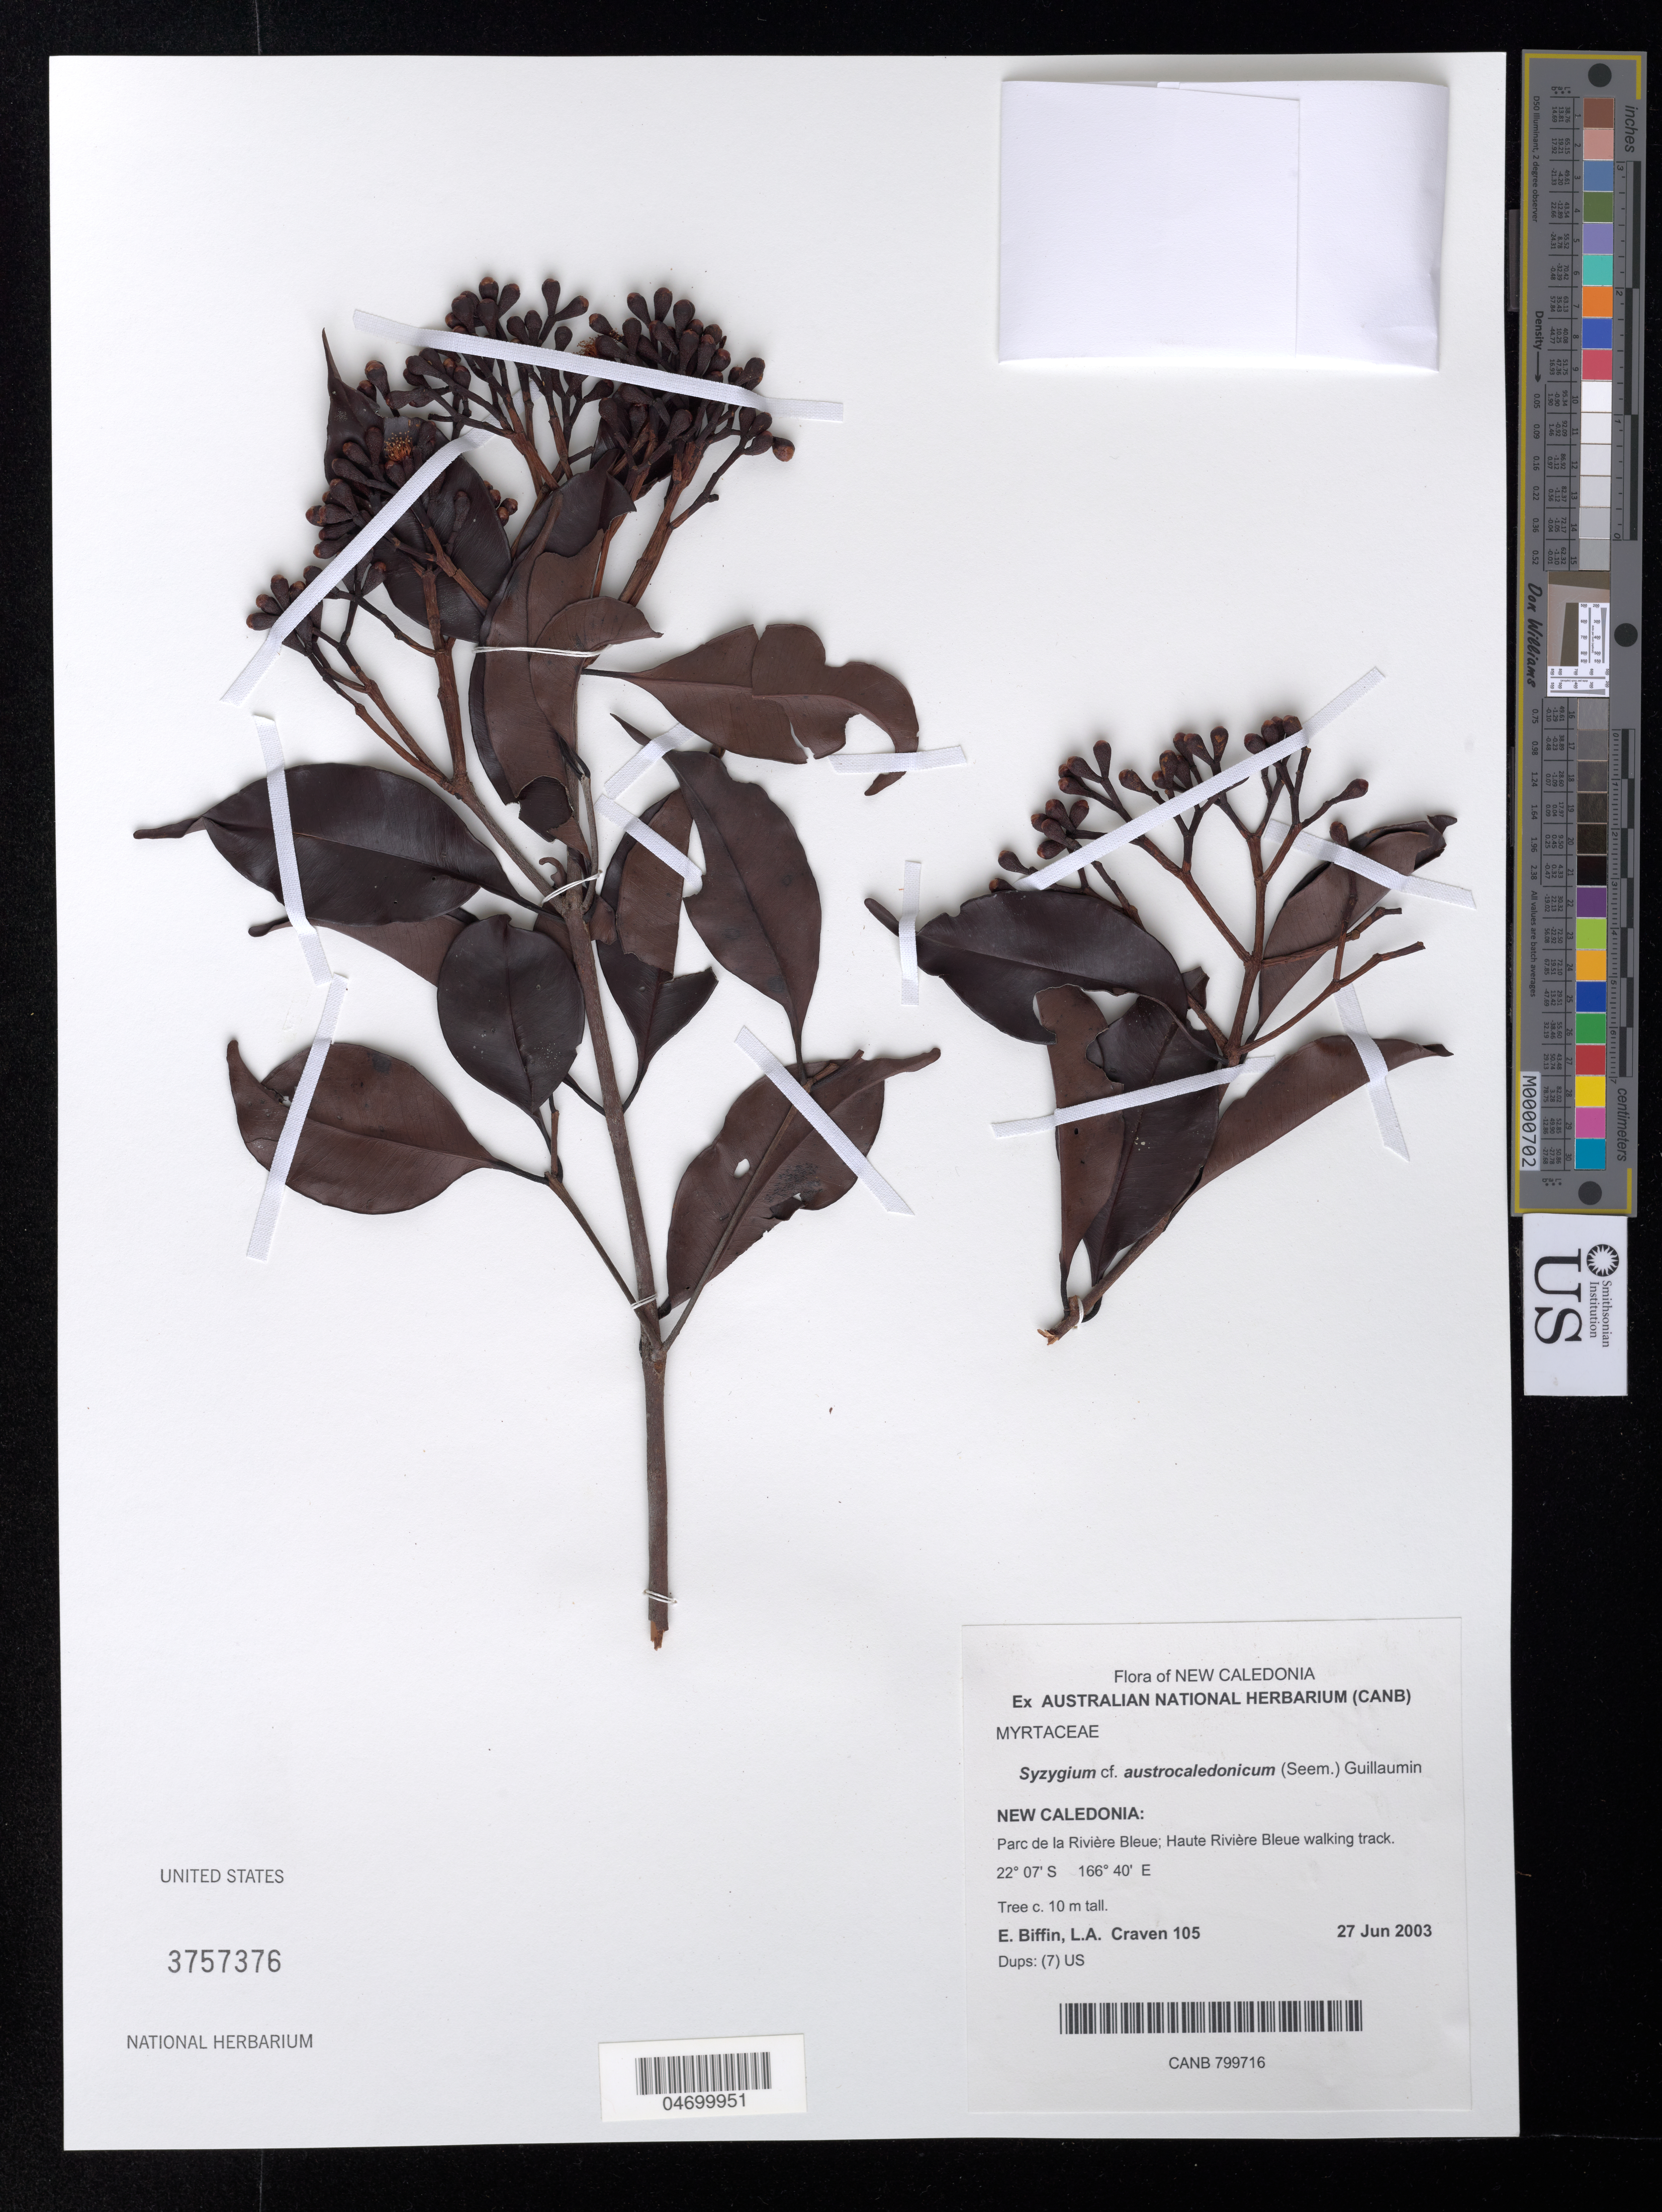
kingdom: Plantae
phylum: Tracheophyta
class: Magnoliopsida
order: Myrtales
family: Myrtaceae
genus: Syzygium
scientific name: Syzygium austro-caledonicum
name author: (Seem.) Guillaumin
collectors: E. Biffin & L. A. Craven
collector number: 105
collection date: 2003-06-27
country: New Caledonia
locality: Parc de la Rivière Bleue; Haute Rivière Bleau walking track.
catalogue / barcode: US 3757376